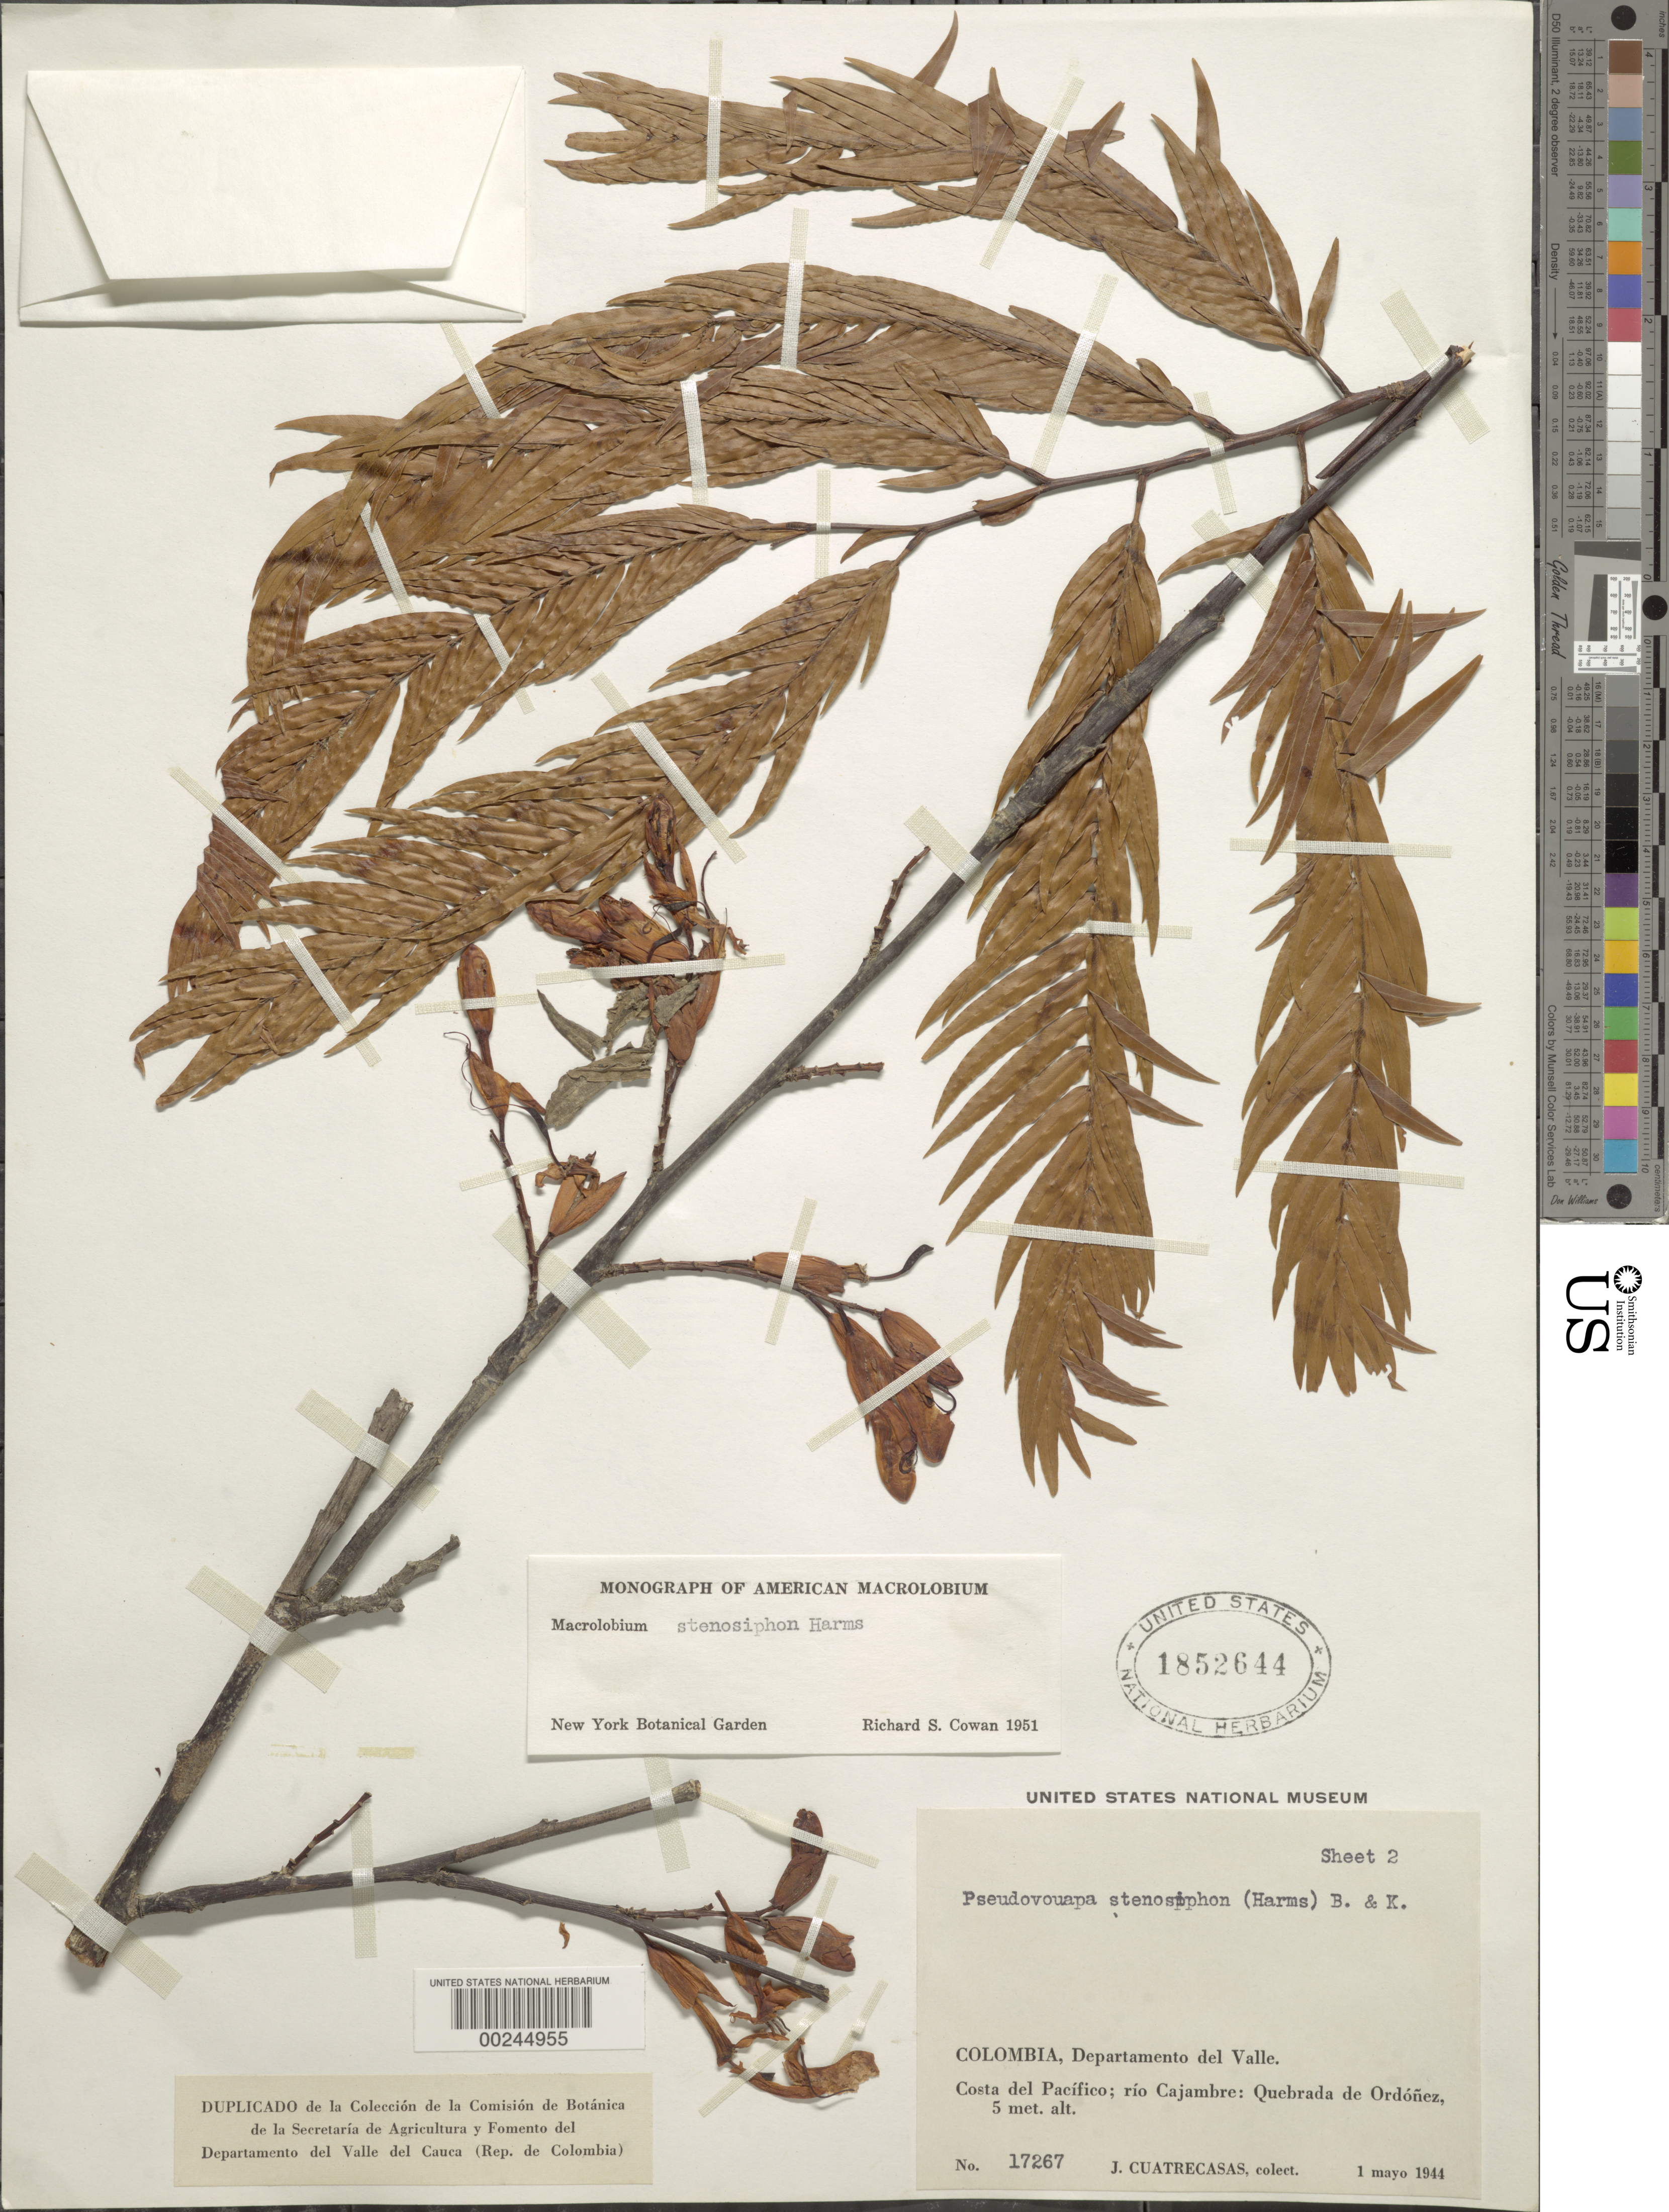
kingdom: Plantae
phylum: Tracheophyta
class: Magnoliopsida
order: Fabales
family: Fabaceae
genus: Macrolobium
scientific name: Macrolobium stenosiphon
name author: Harms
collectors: J. Cuatrecasas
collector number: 17267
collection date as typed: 01 May 1944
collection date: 1944-05-01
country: Colombia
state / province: Valle del Cauca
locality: Pacific Coast; Rio Cajambre: Quebrada de Ordonez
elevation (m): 5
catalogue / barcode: US 1852644